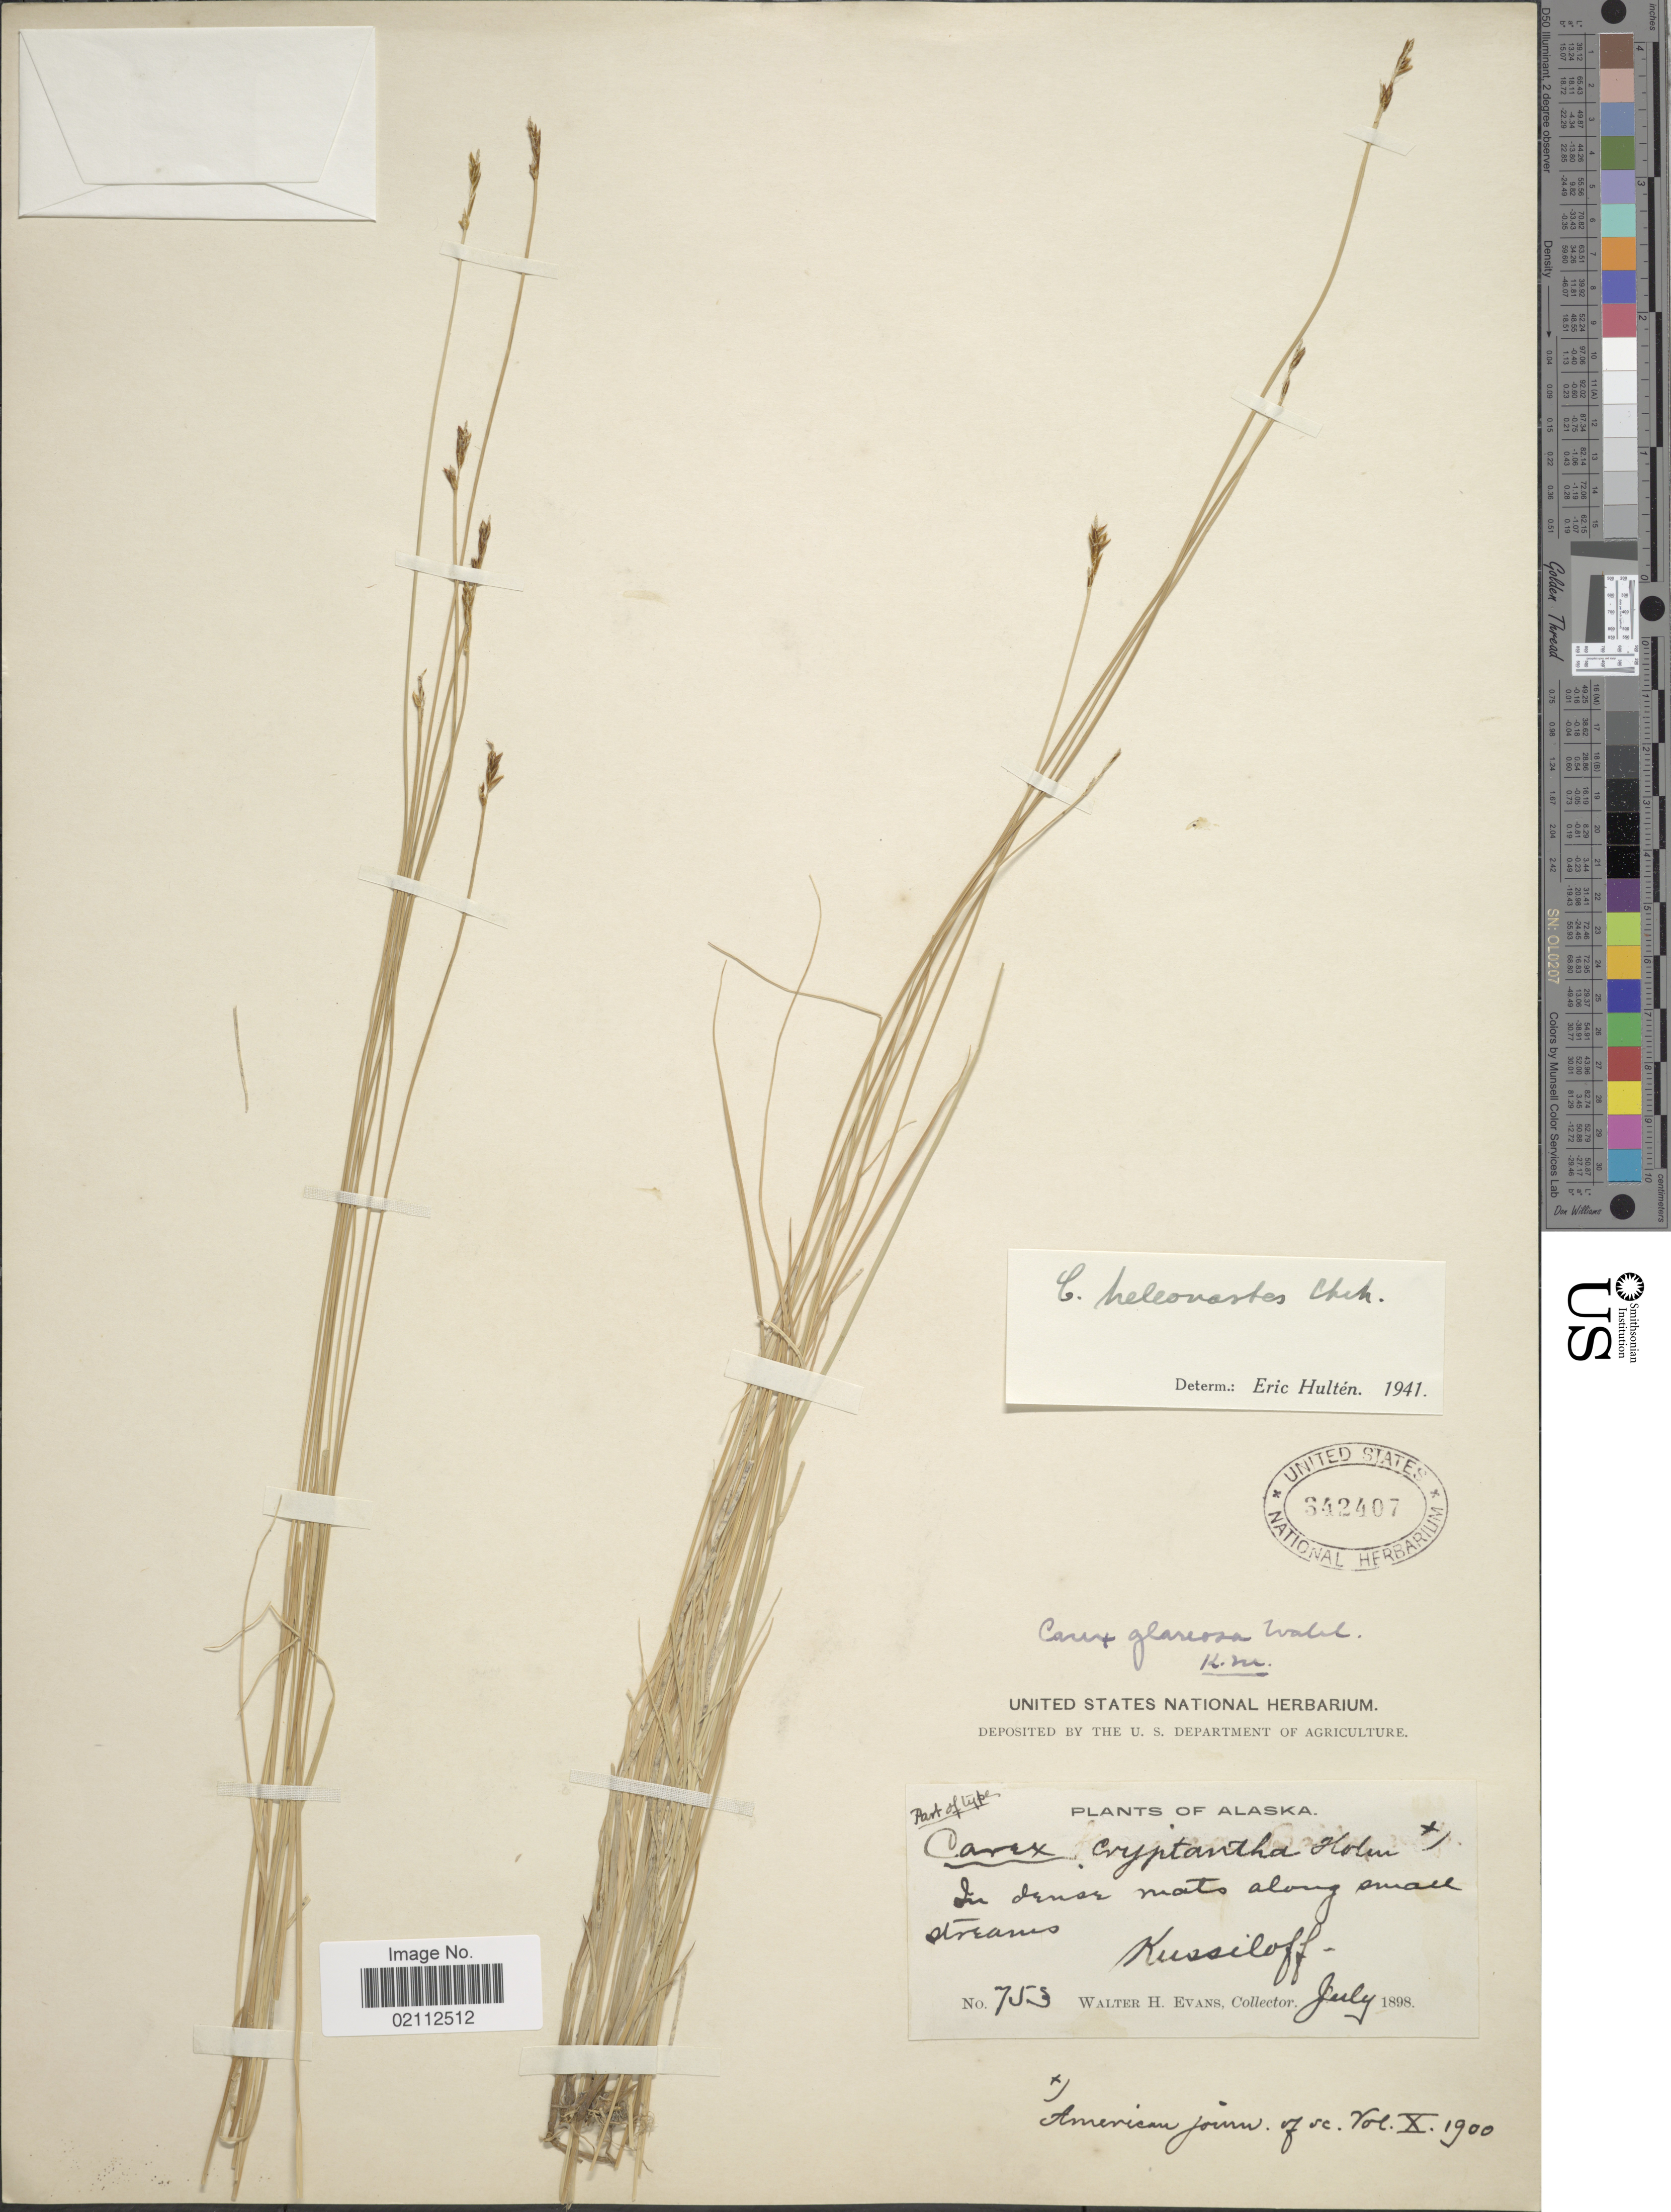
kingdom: Plantae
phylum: Tracheophyta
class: Liliopsida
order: Poales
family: Cyperaceae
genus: Carex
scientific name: Carex heleonastes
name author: Ehrh. ex L. f.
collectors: W. H. Evans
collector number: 753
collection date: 1898-07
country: United States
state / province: Alaska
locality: In dense mats along small streams, Kussiloff.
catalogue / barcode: US 342407